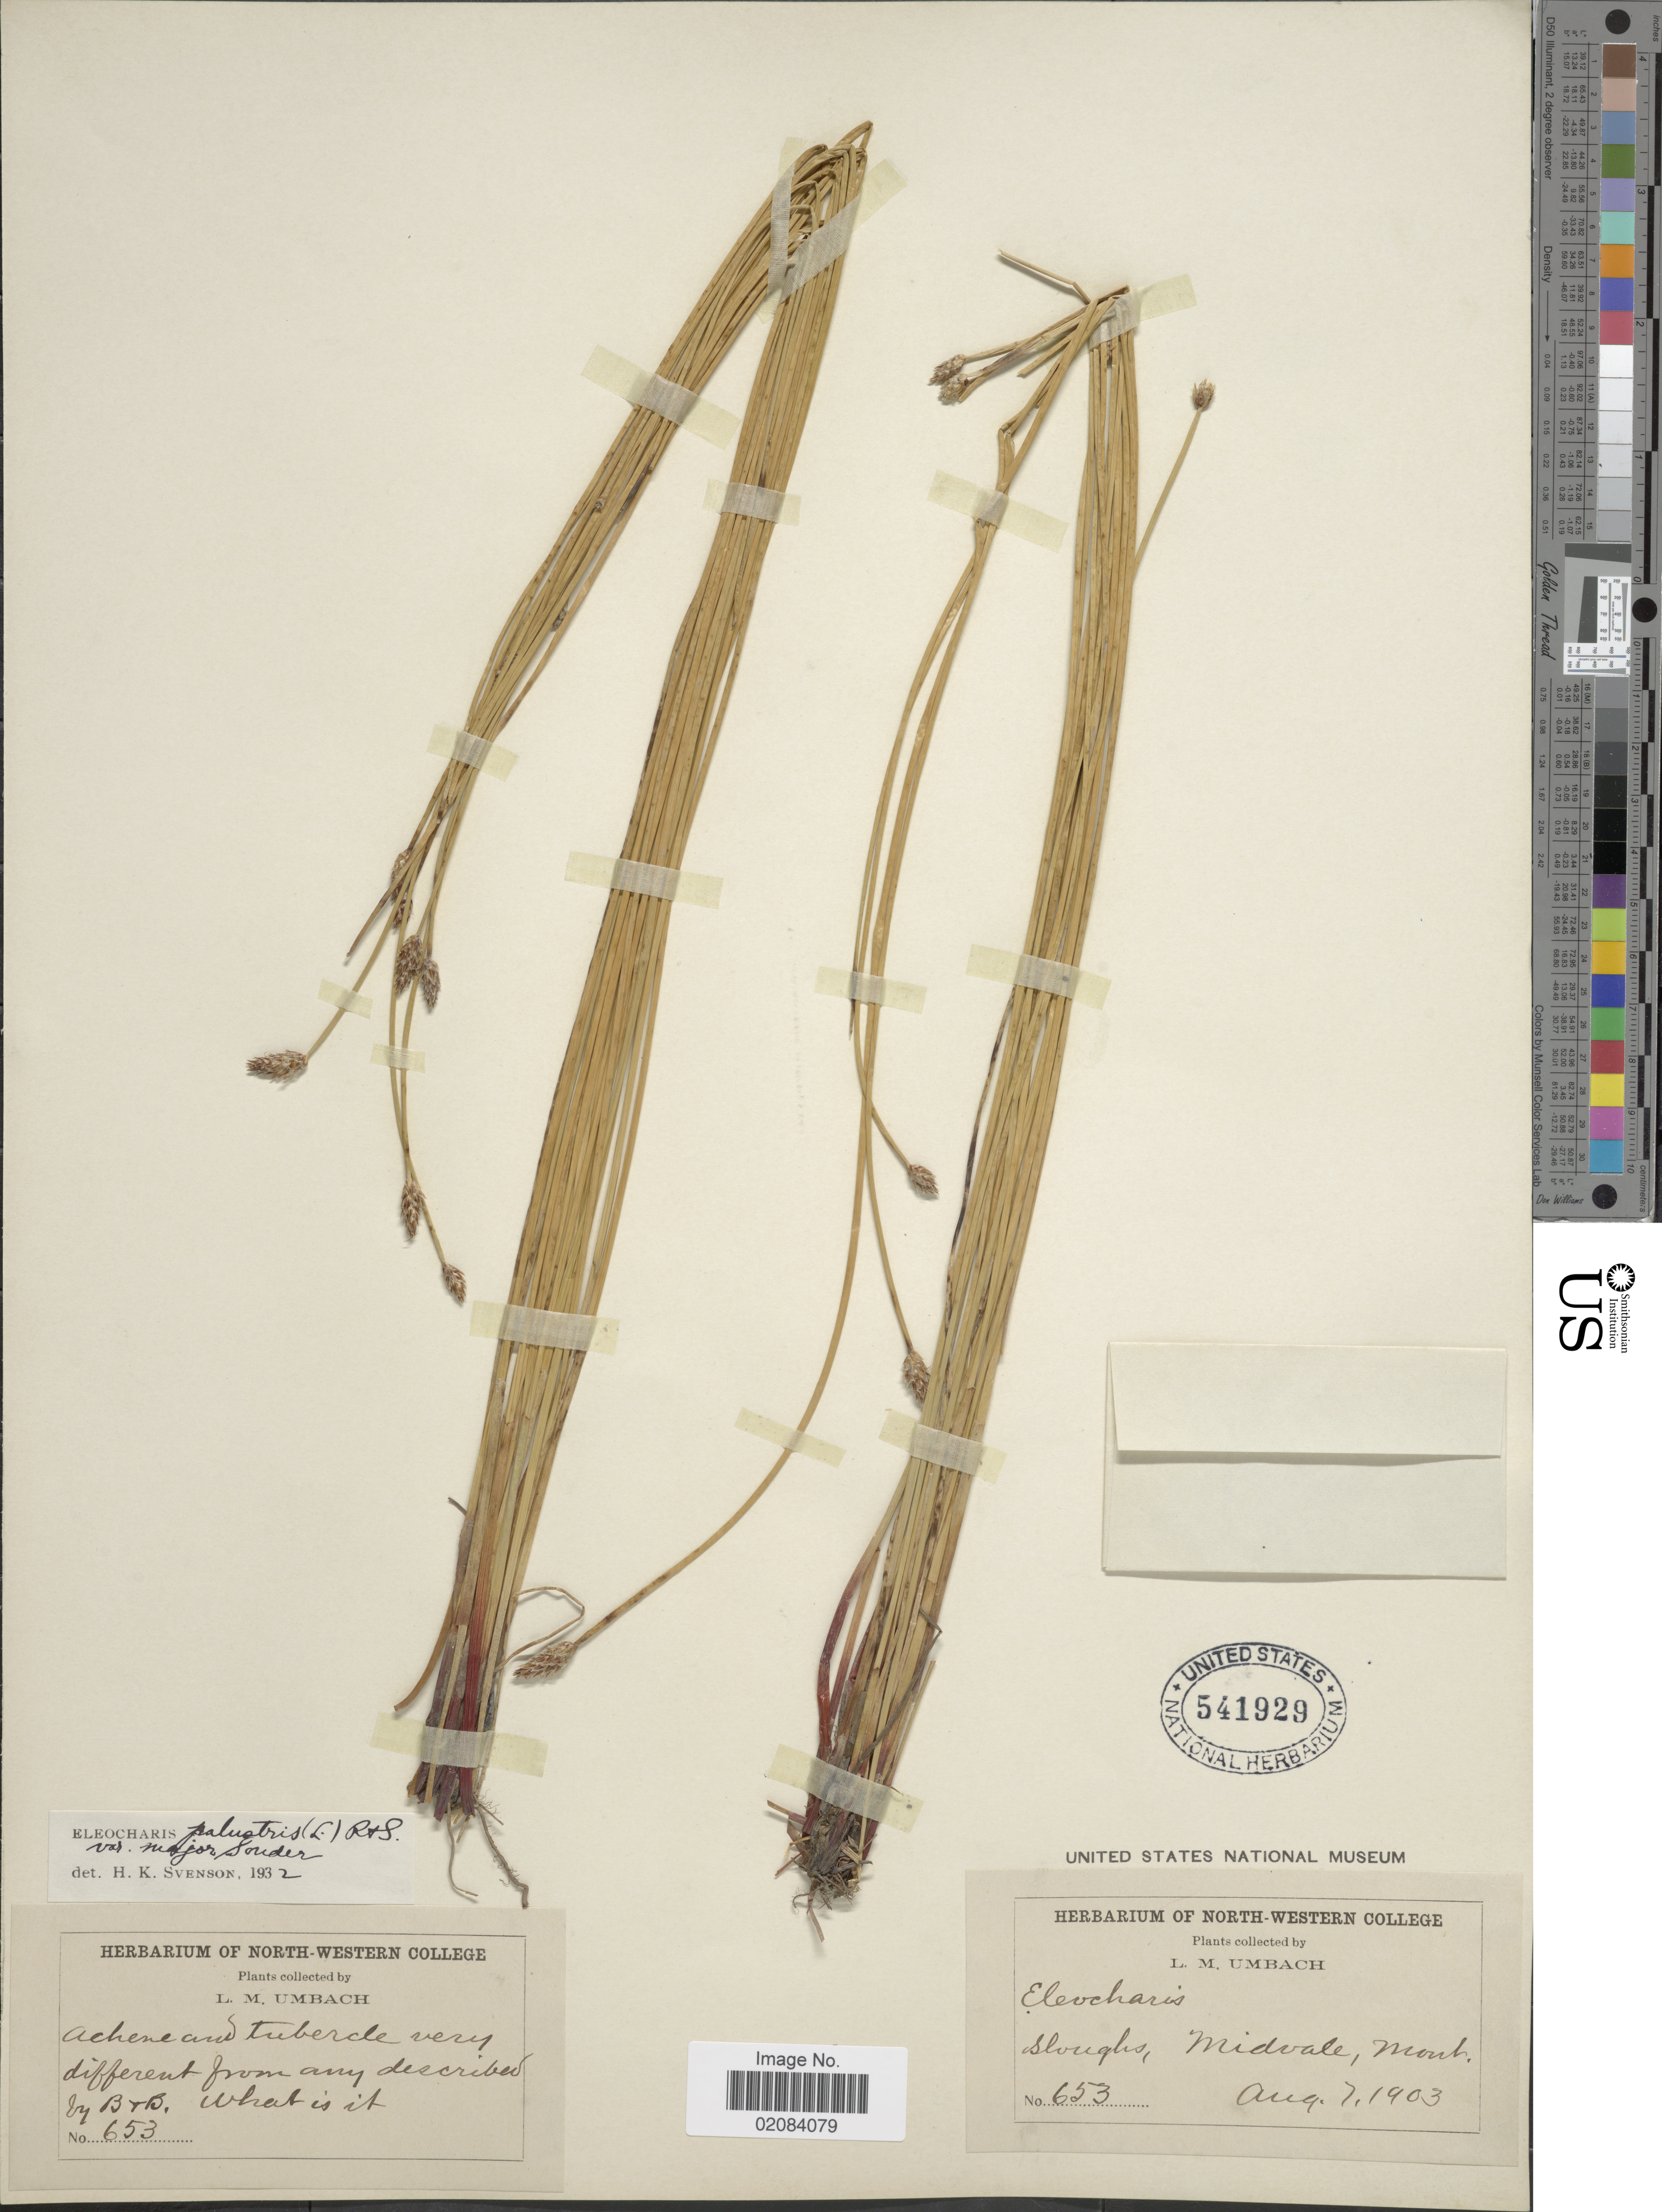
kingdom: Plantae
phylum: Tracheophyta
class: Liliopsida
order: Poales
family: Cyperaceae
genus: Eleocharis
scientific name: Eleocharis palustris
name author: (L.) Roem. & Schult.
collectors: L. M. Umbach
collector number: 653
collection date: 1903-08-07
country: United States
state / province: Montana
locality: Sloughs, Midvale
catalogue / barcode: US 541929